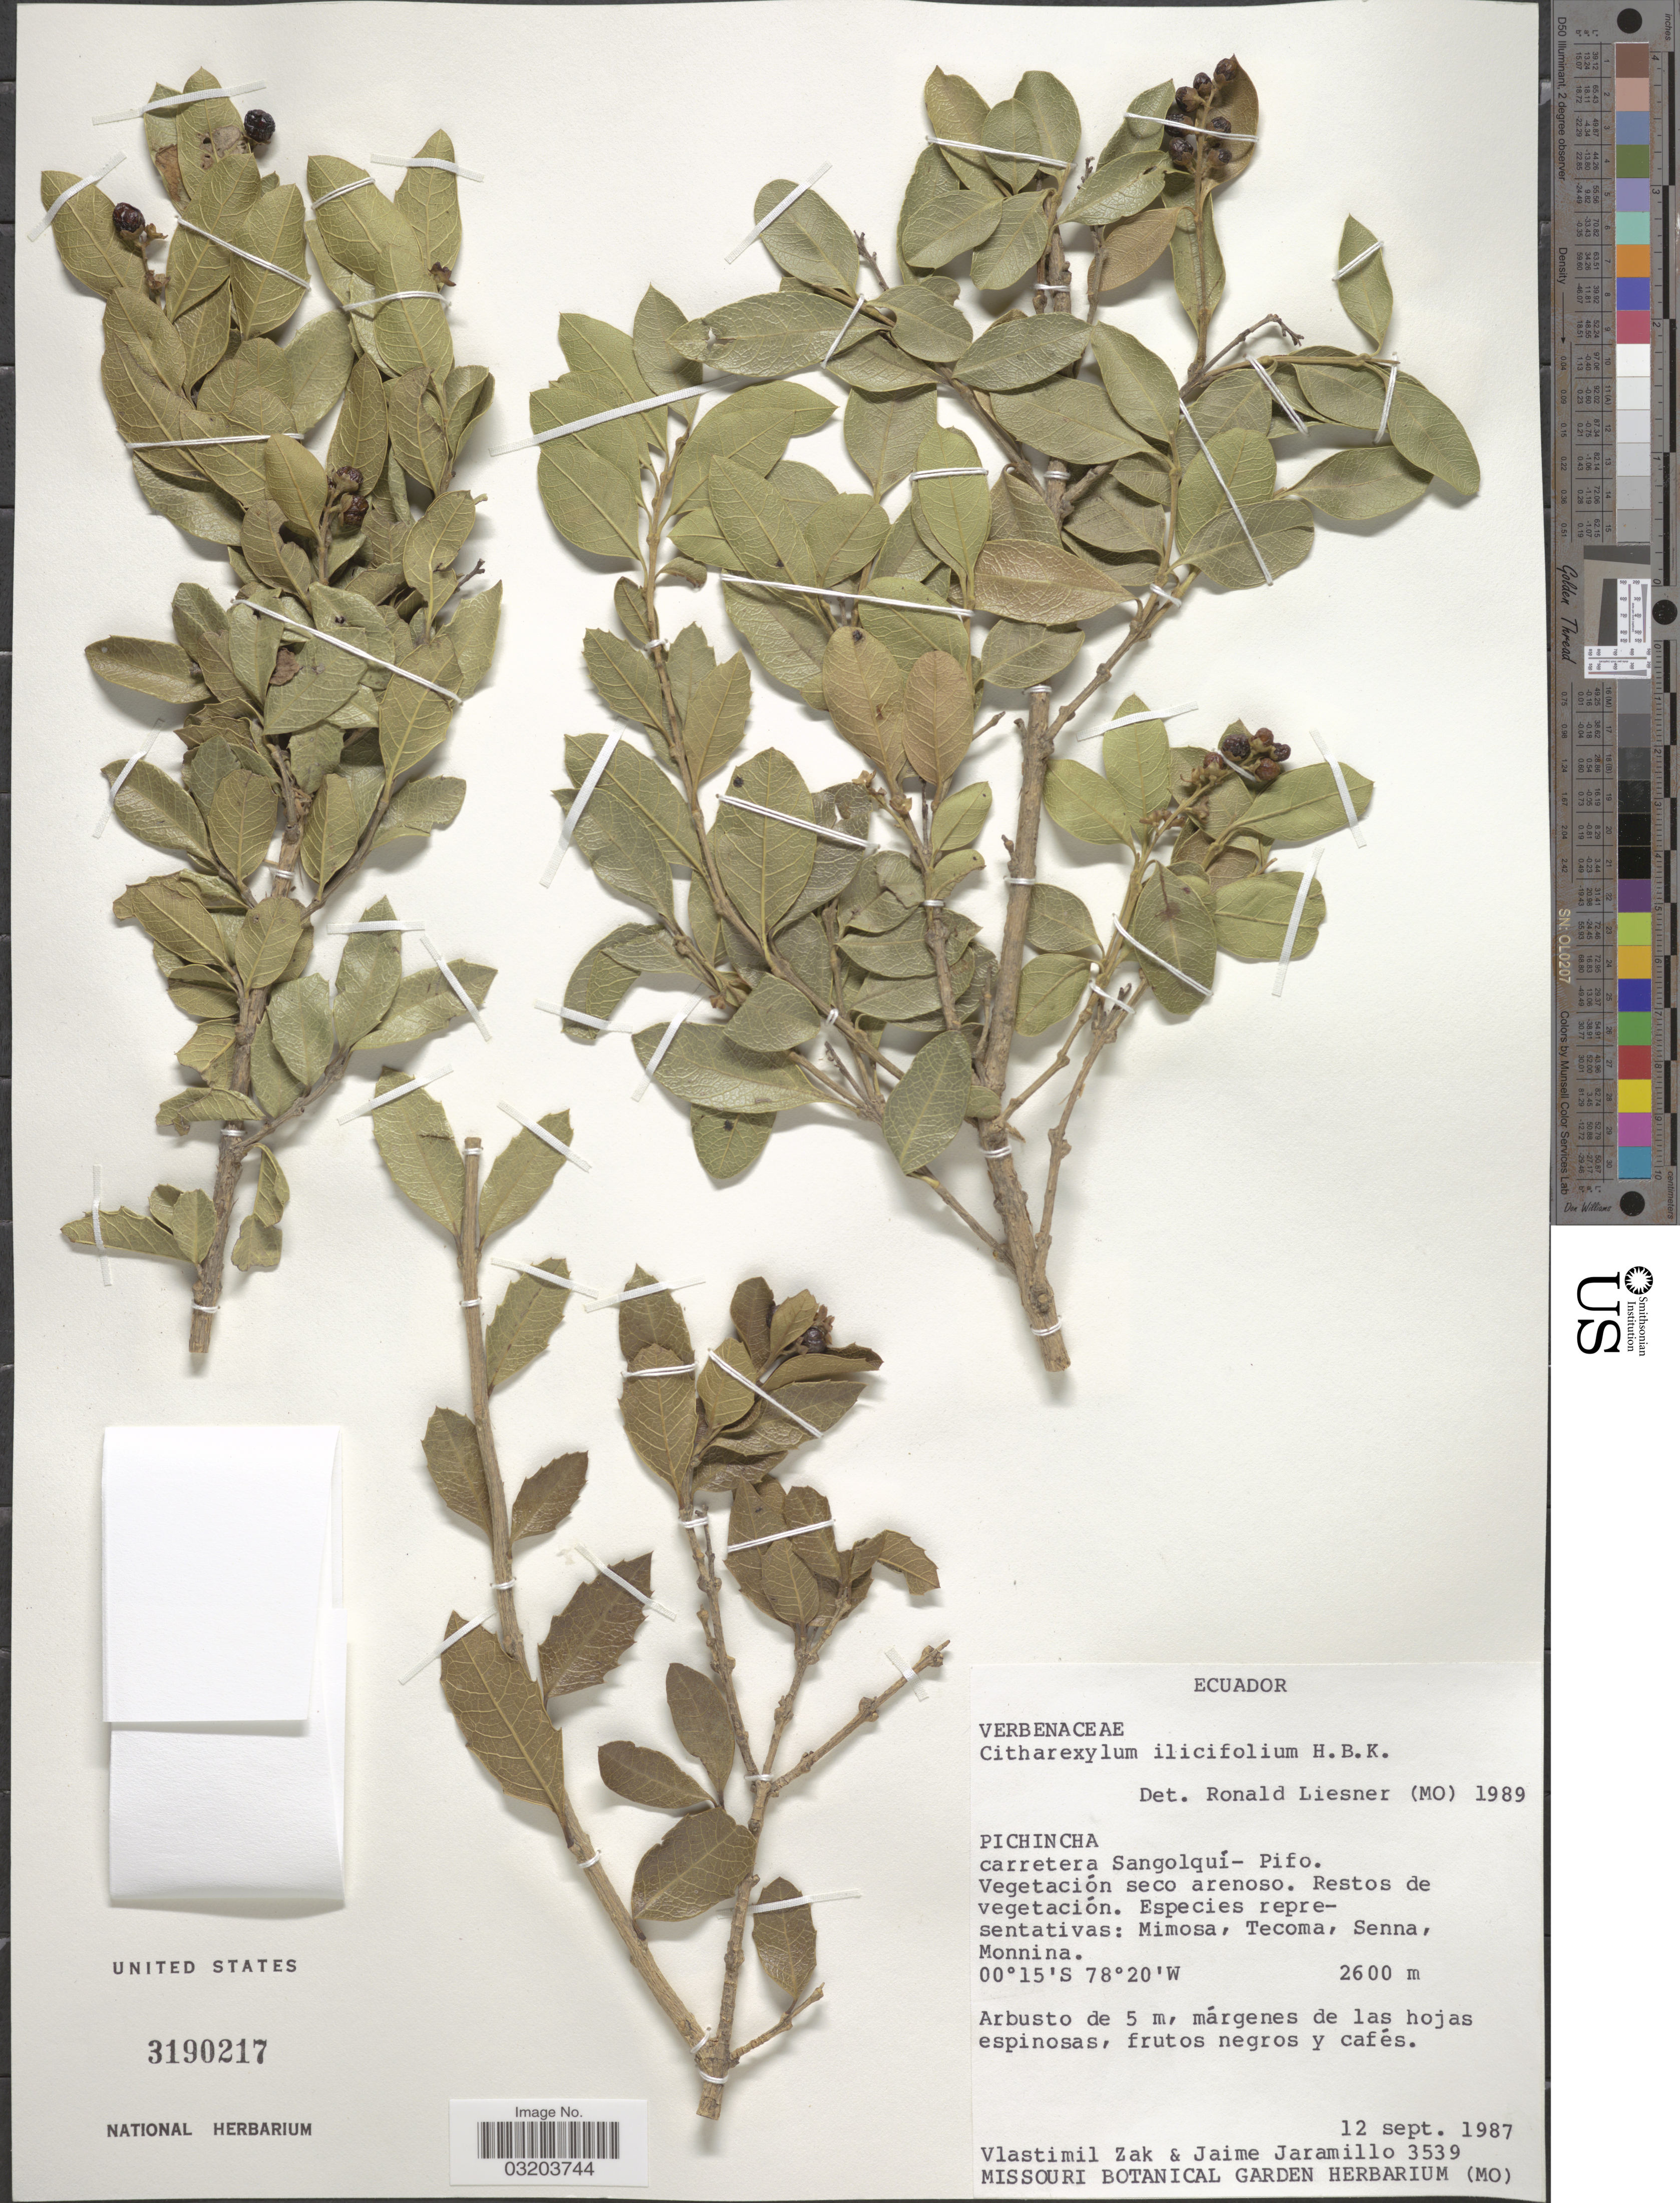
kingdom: Plantae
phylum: Tracheophyta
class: Magnoliopsida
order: Lamiales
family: Verbenaceae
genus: Citharexylum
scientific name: Citharexylum ilicifolium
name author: Kunth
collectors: V. Zak & J. Jaramillo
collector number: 3539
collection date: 1987-09-12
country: Ecuador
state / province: Pichincha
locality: Carretera Sangolquí-Pifo.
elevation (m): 2600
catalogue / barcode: US 3190217